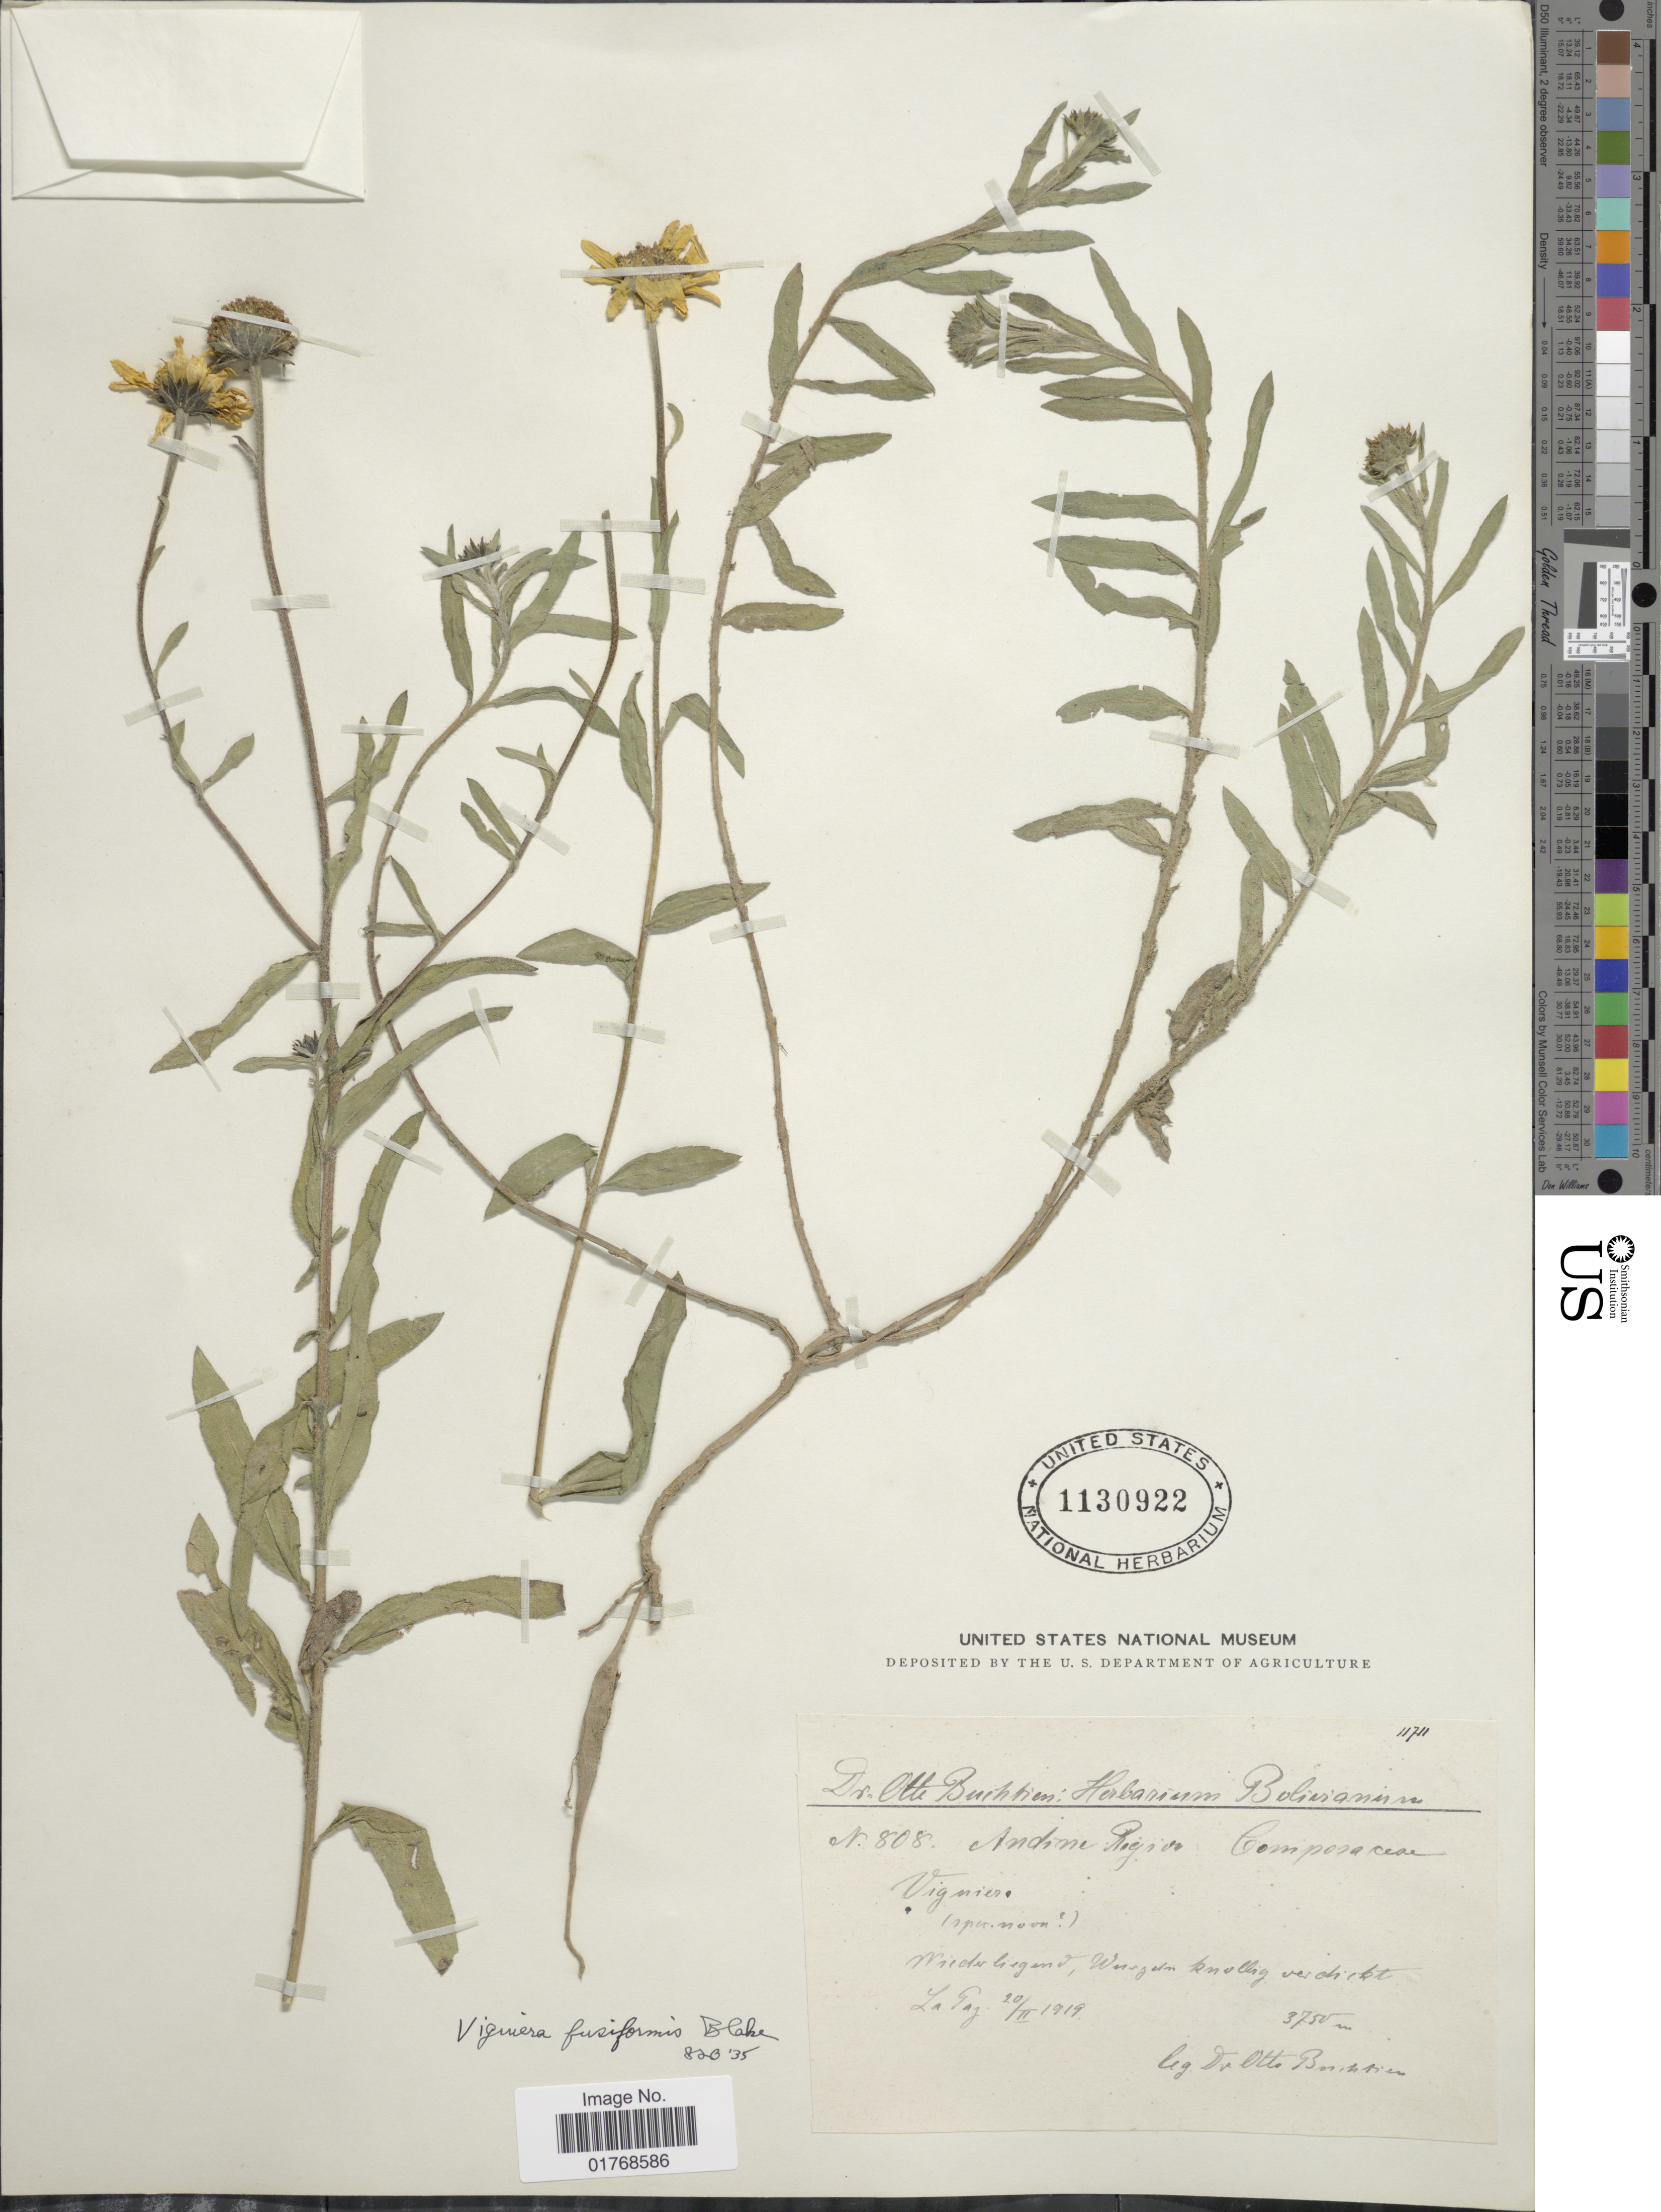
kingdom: Plantae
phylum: Tracheophyta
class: Magnoliopsida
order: Asterales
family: Asteraceae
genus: Viguiera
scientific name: Viguiera fusiformis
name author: S.F. Blake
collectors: O. Buchtien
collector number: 808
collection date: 1919-02-20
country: Bolivia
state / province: La Paz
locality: Andine Región. Wiederbegand, Wesugan knollig weidricht, La Paz.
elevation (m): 3750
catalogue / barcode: US 1130922